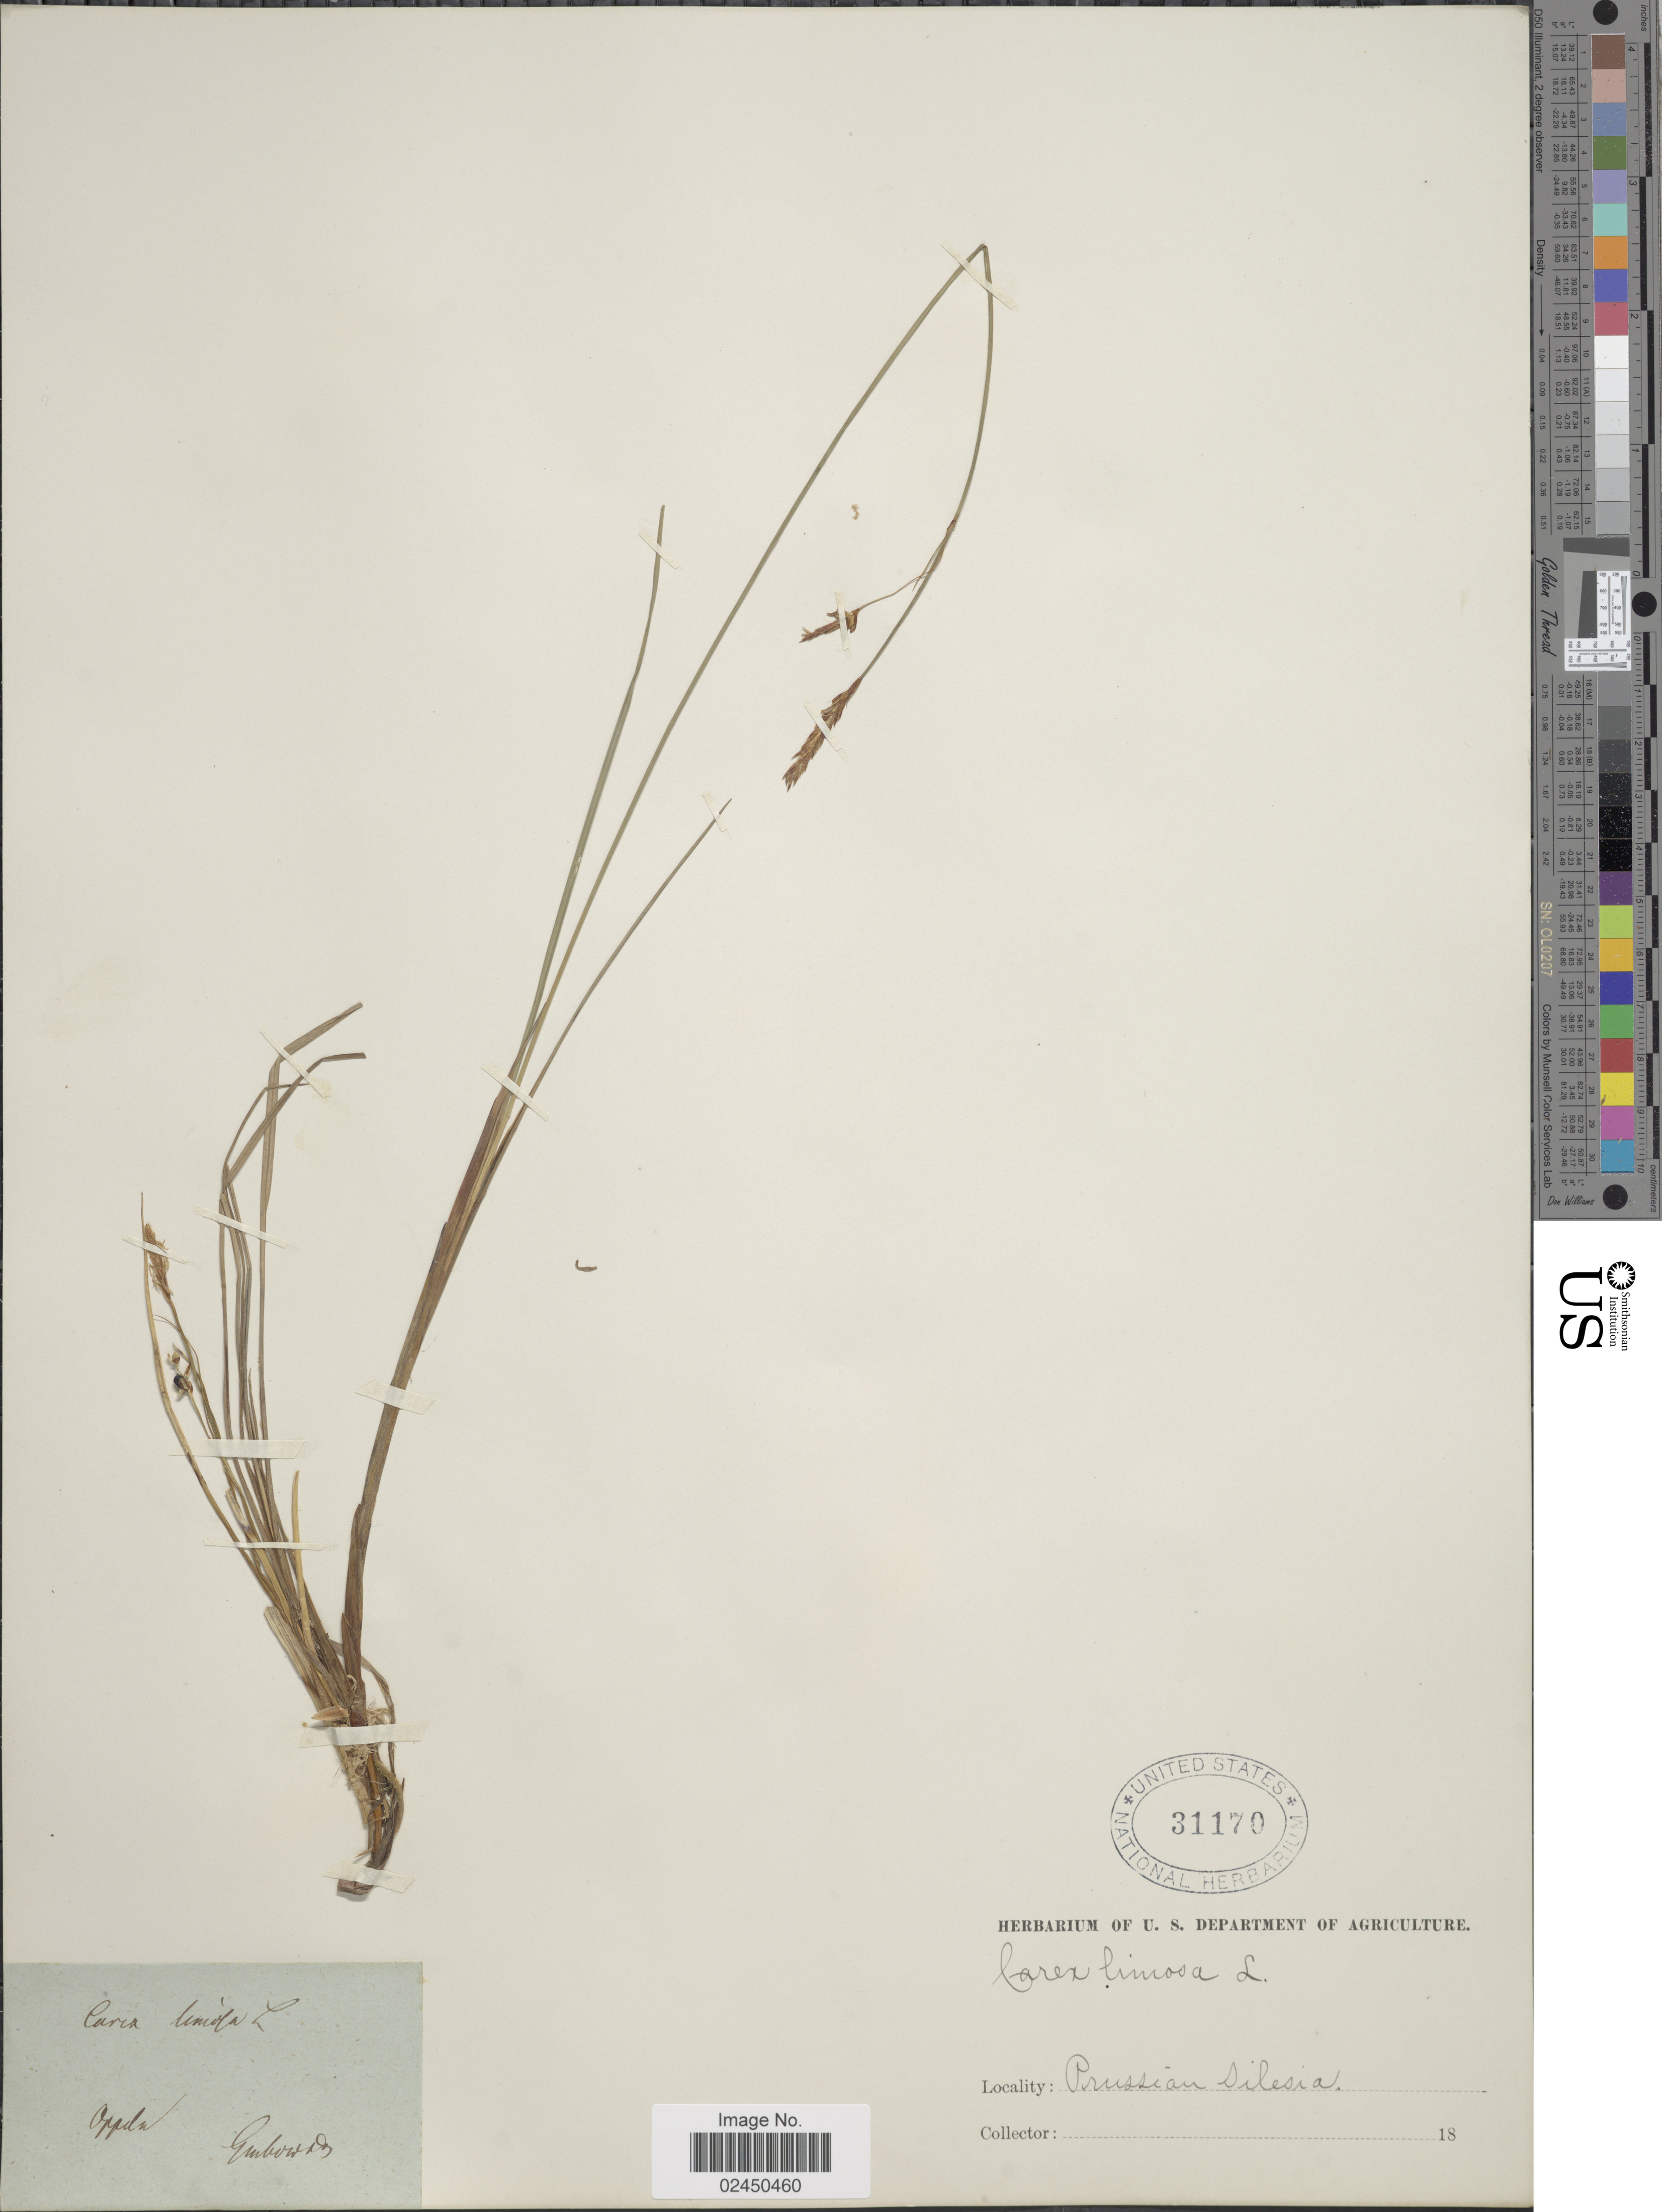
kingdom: Plantae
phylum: Tracheophyta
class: Liliopsida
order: Poales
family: Cyperaceae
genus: Carex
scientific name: Carex limosa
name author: L.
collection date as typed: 18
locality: Oppda, Prussian Silesia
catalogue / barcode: US 31170